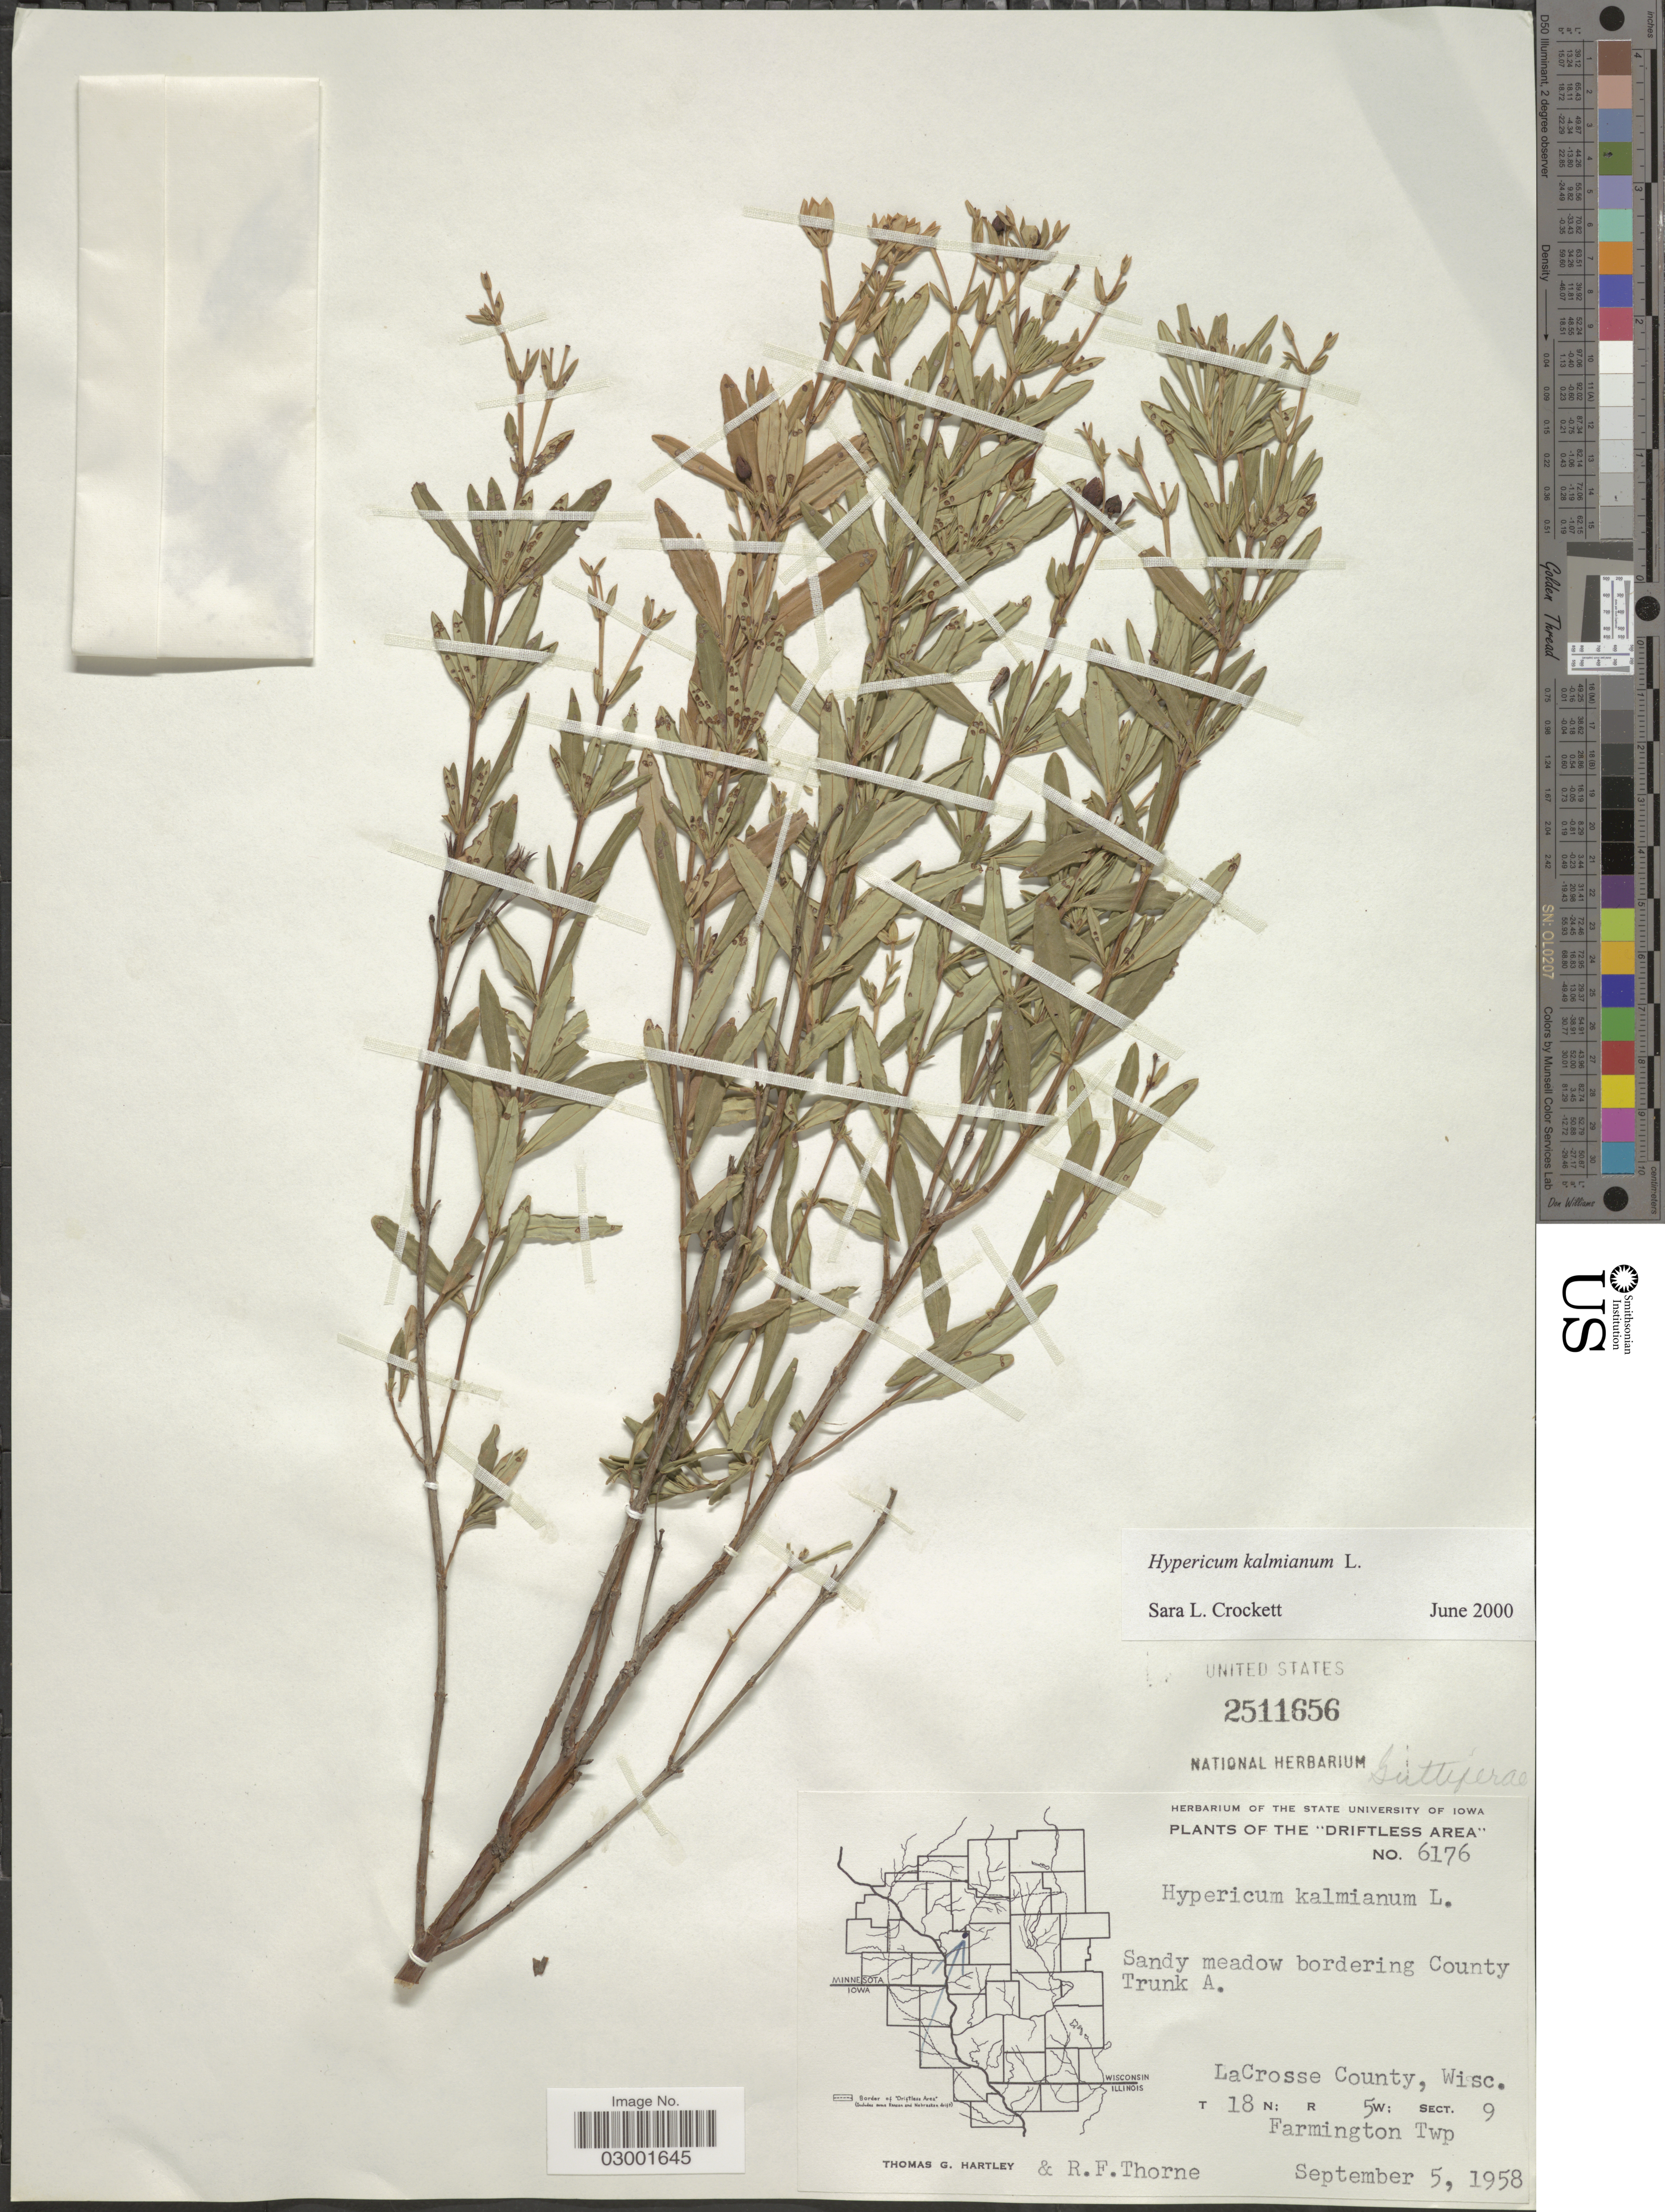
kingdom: Plantae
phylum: Tracheophyta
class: Magnoliopsida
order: Malpighiales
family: Hypericaceae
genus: Hypericum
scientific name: Hypericum kalmianum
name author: L.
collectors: T. G. Hartley & R. Thorne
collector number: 6176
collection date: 1958-09-05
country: United States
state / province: Wisconsin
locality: Driftless Area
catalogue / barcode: US 2511656